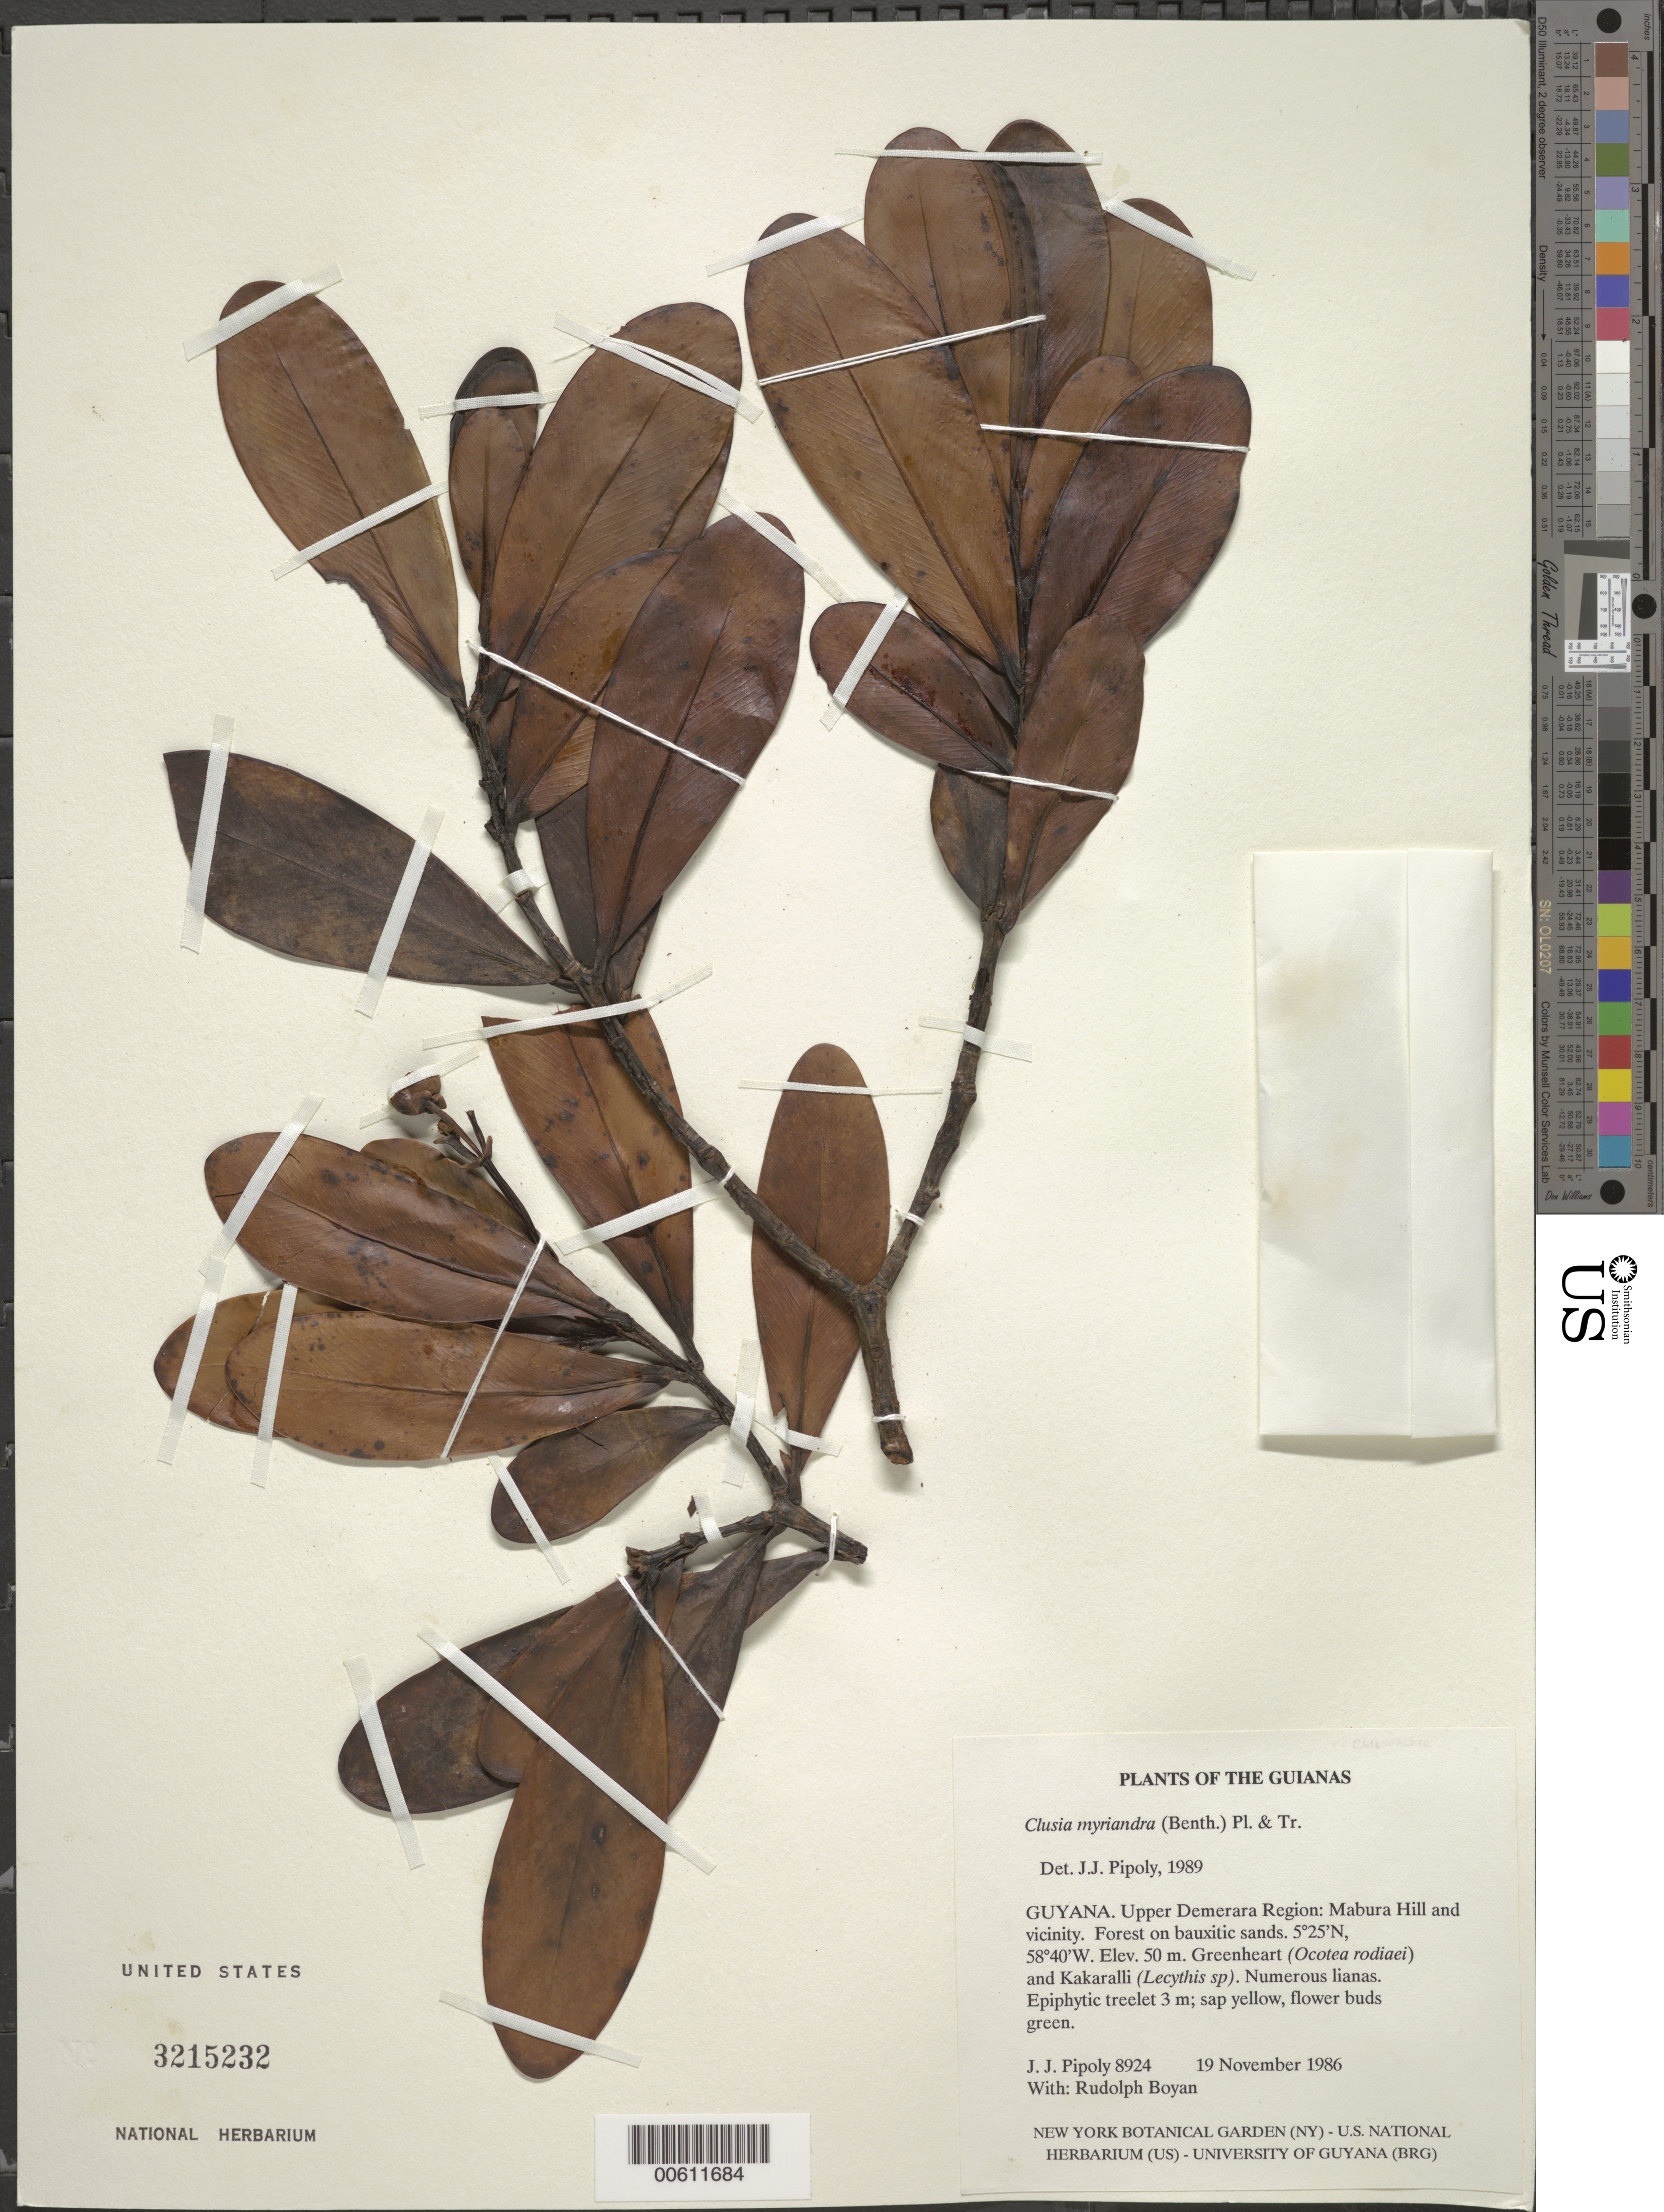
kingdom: Plantae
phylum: Tracheophyta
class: Magnoliopsida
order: Malpighiales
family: Clusiaceae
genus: Clusia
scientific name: Clusia myriandra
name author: (Benth.) Planch. & Triana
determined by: Pipoly, J. J., III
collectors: J. J. Pipoly & R. Boyan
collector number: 8924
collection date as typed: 19 November 1986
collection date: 1986-11-19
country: Guyana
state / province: U. Demerara-Berbice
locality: Mabura Hill and vicinity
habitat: Forest on bauxitic sands. Greenheart (Ocotea rodiaei) and Kakaralli (Lecythis sp). Numerous lianas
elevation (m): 50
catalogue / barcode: US 3215232